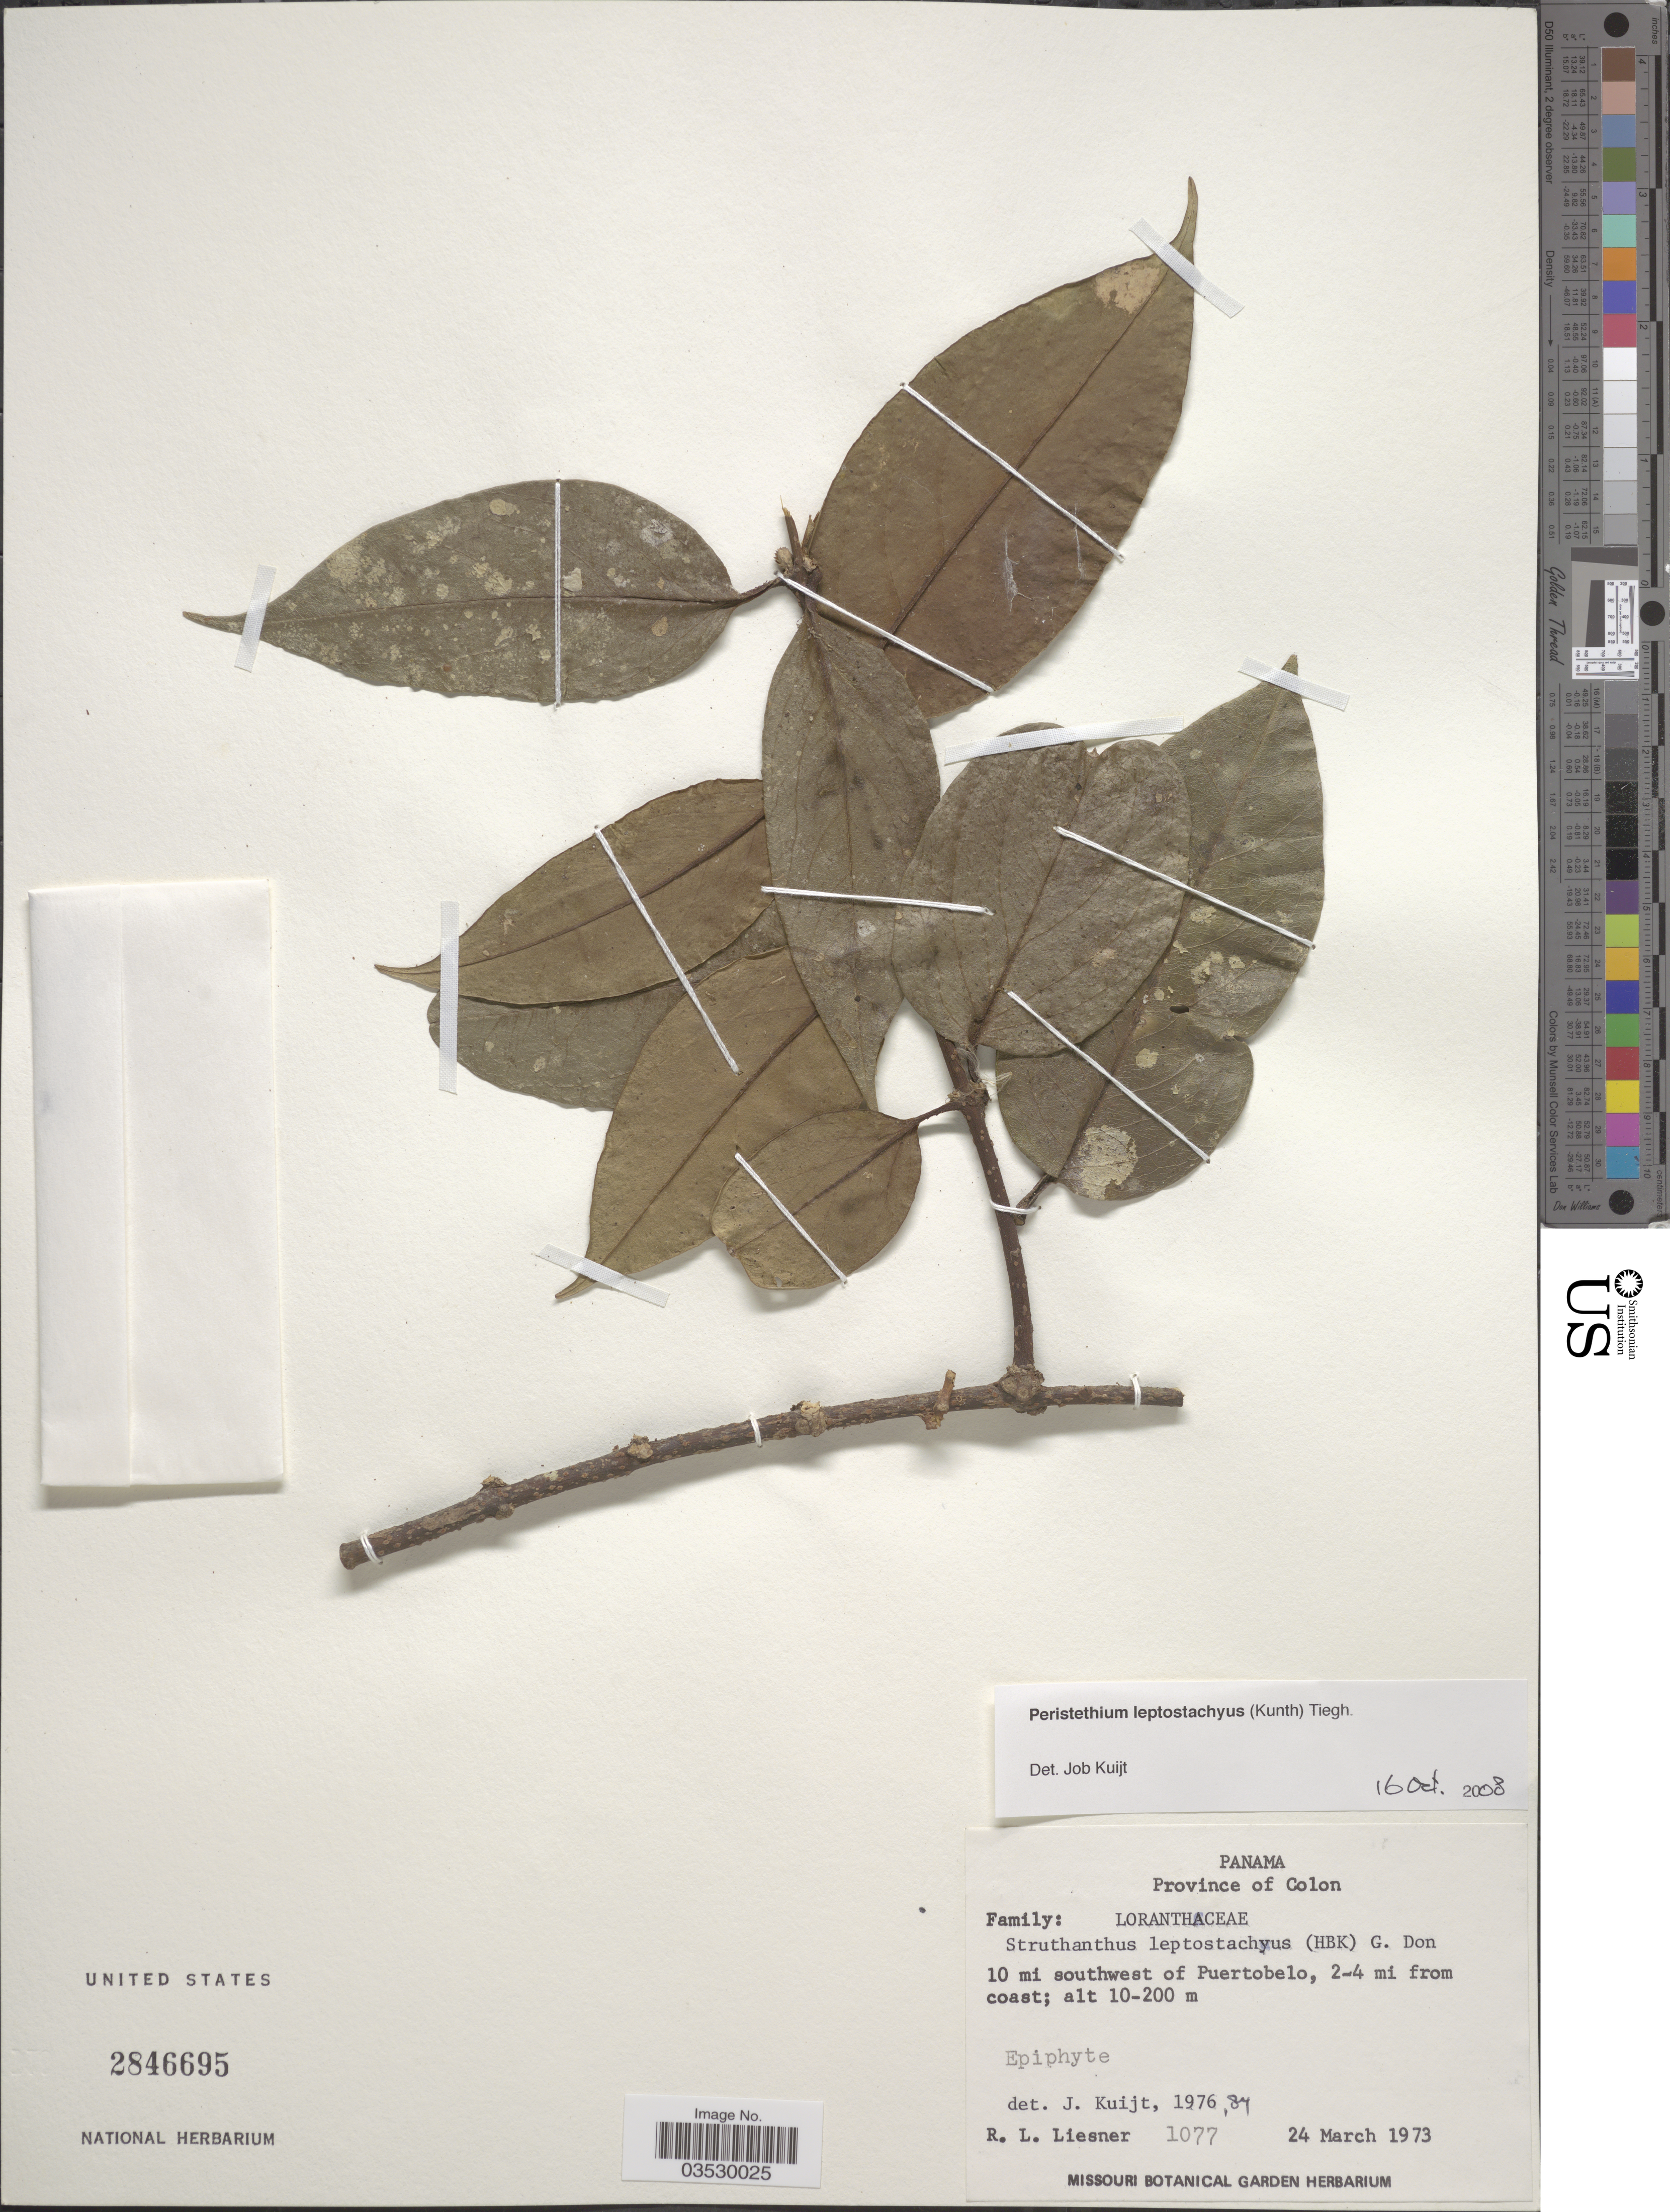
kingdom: Plantae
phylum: Tracheophyta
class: Magnoliopsida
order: Santalales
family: Loranthaceae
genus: Struthanthus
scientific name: Struthanthus leptostachyus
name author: Kunth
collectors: R. L. Liesner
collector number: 1077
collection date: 1973-03-24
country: Panama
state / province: Colón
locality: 10 mi southwest of Puertobelo, 2-4 mi from coast.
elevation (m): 10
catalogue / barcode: US 2846695